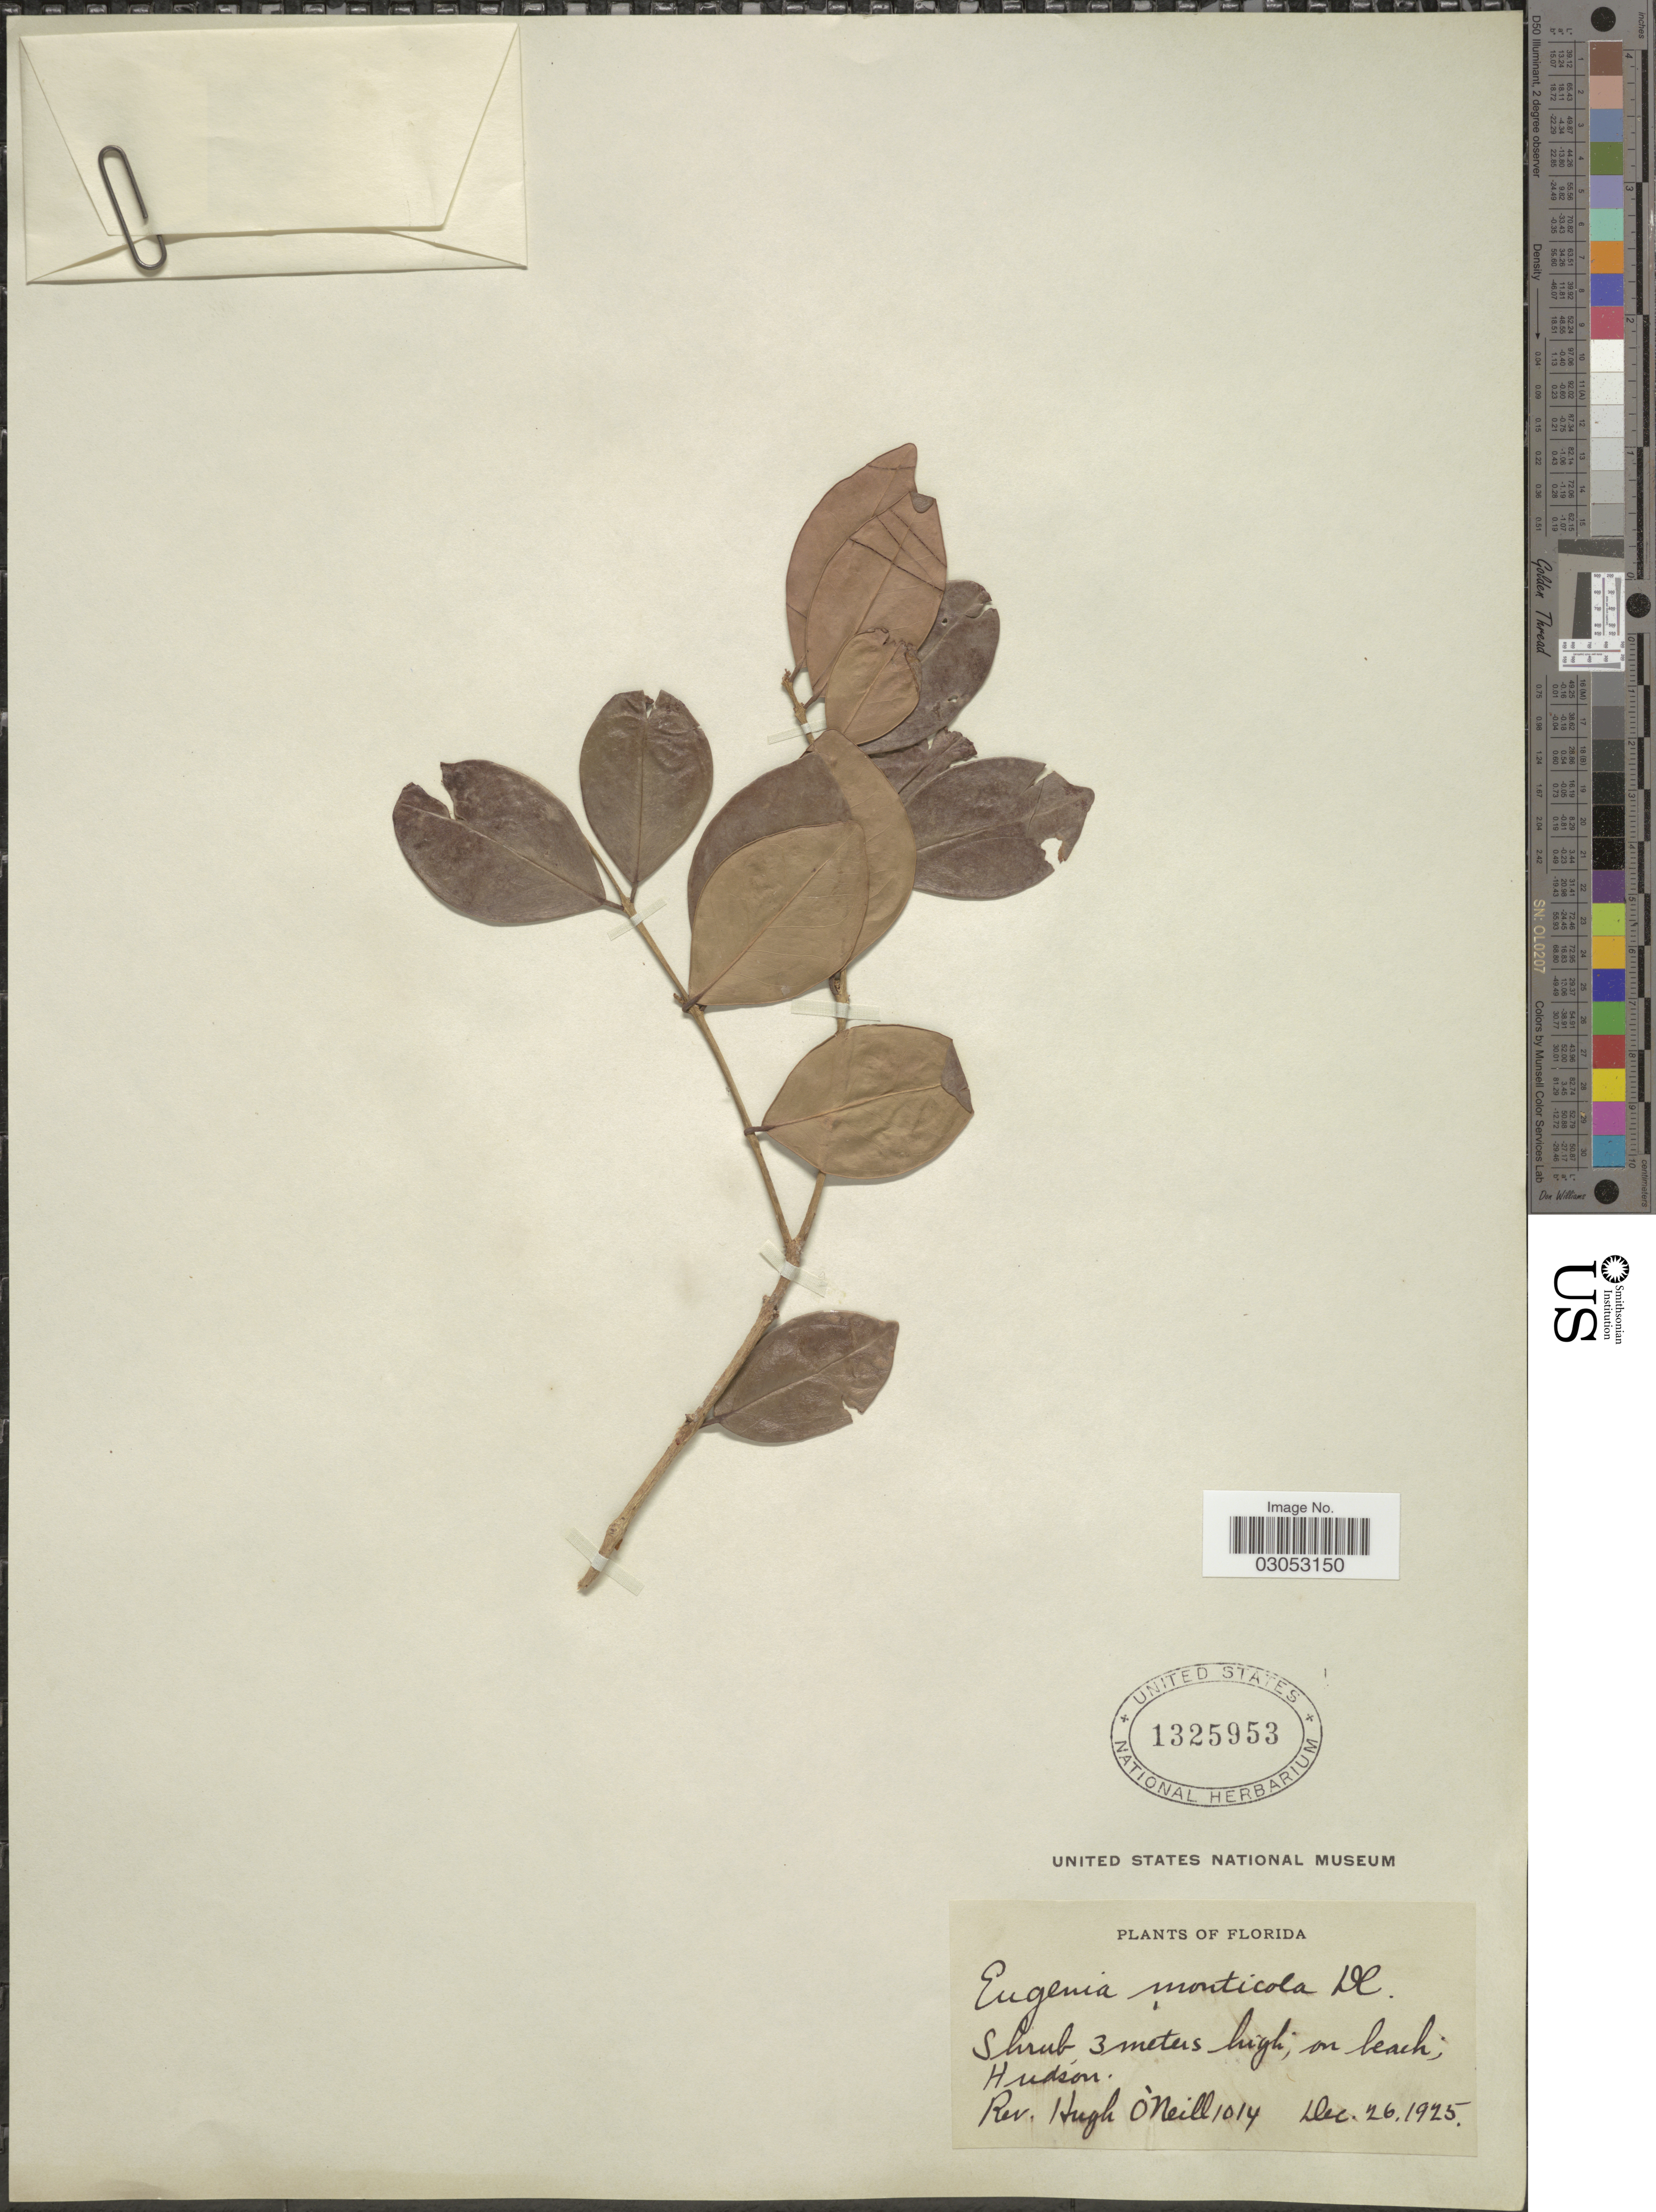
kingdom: Plantae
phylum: Tracheophyta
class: Magnoliopsida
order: Myrtales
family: Myrtaceae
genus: Eugenia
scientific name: Eugenia axillaris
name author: (Sw.) Willd.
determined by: Strong, Mark T., (BOT), Smithsonian Institution - National Museum of Natural History (UNITED STATES)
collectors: H. O'Neill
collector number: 1014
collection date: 1925-12-26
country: United States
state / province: Florida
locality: Hudson.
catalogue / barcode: US 1325953